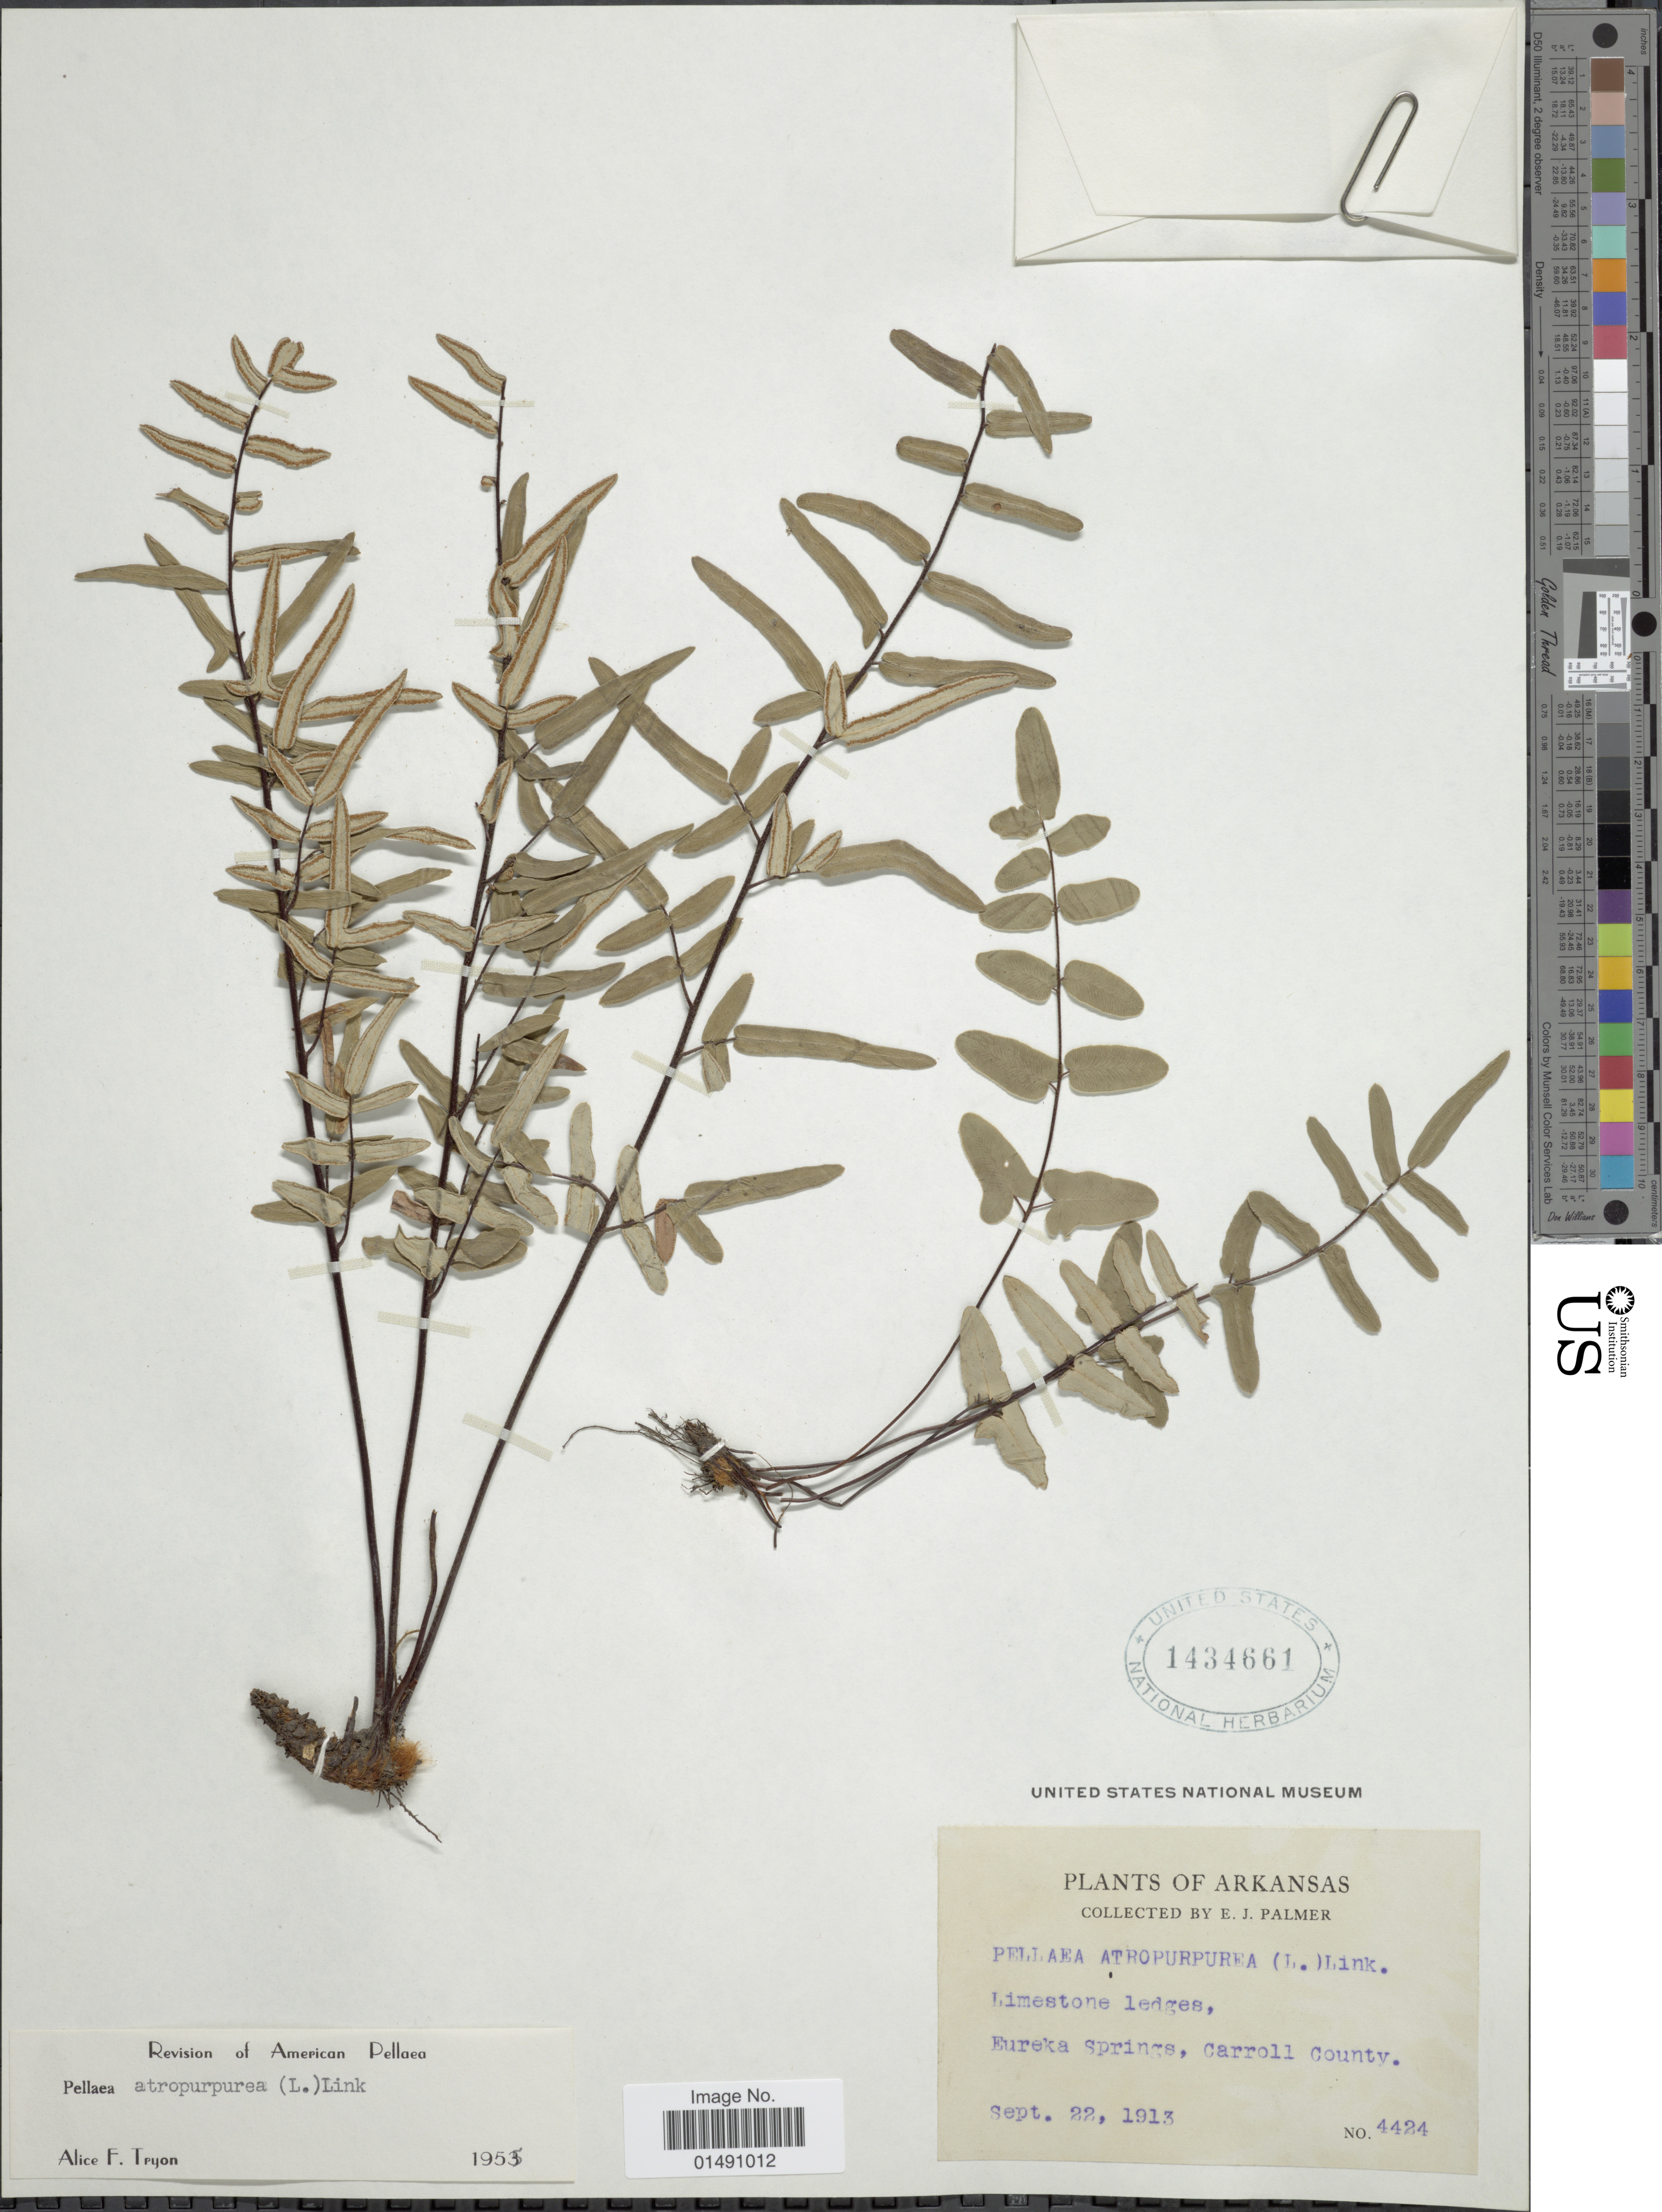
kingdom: Plantae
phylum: Tracheophyta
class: Polypodiopsida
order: Polypodiales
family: Pteridaceae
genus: Pellaea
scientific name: Pellaea atropurpurea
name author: (L.) Link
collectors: E. J. Palmer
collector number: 4424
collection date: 1913-09-22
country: United States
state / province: Arkansas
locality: Eureka Springs, carroll County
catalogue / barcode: US 1434661